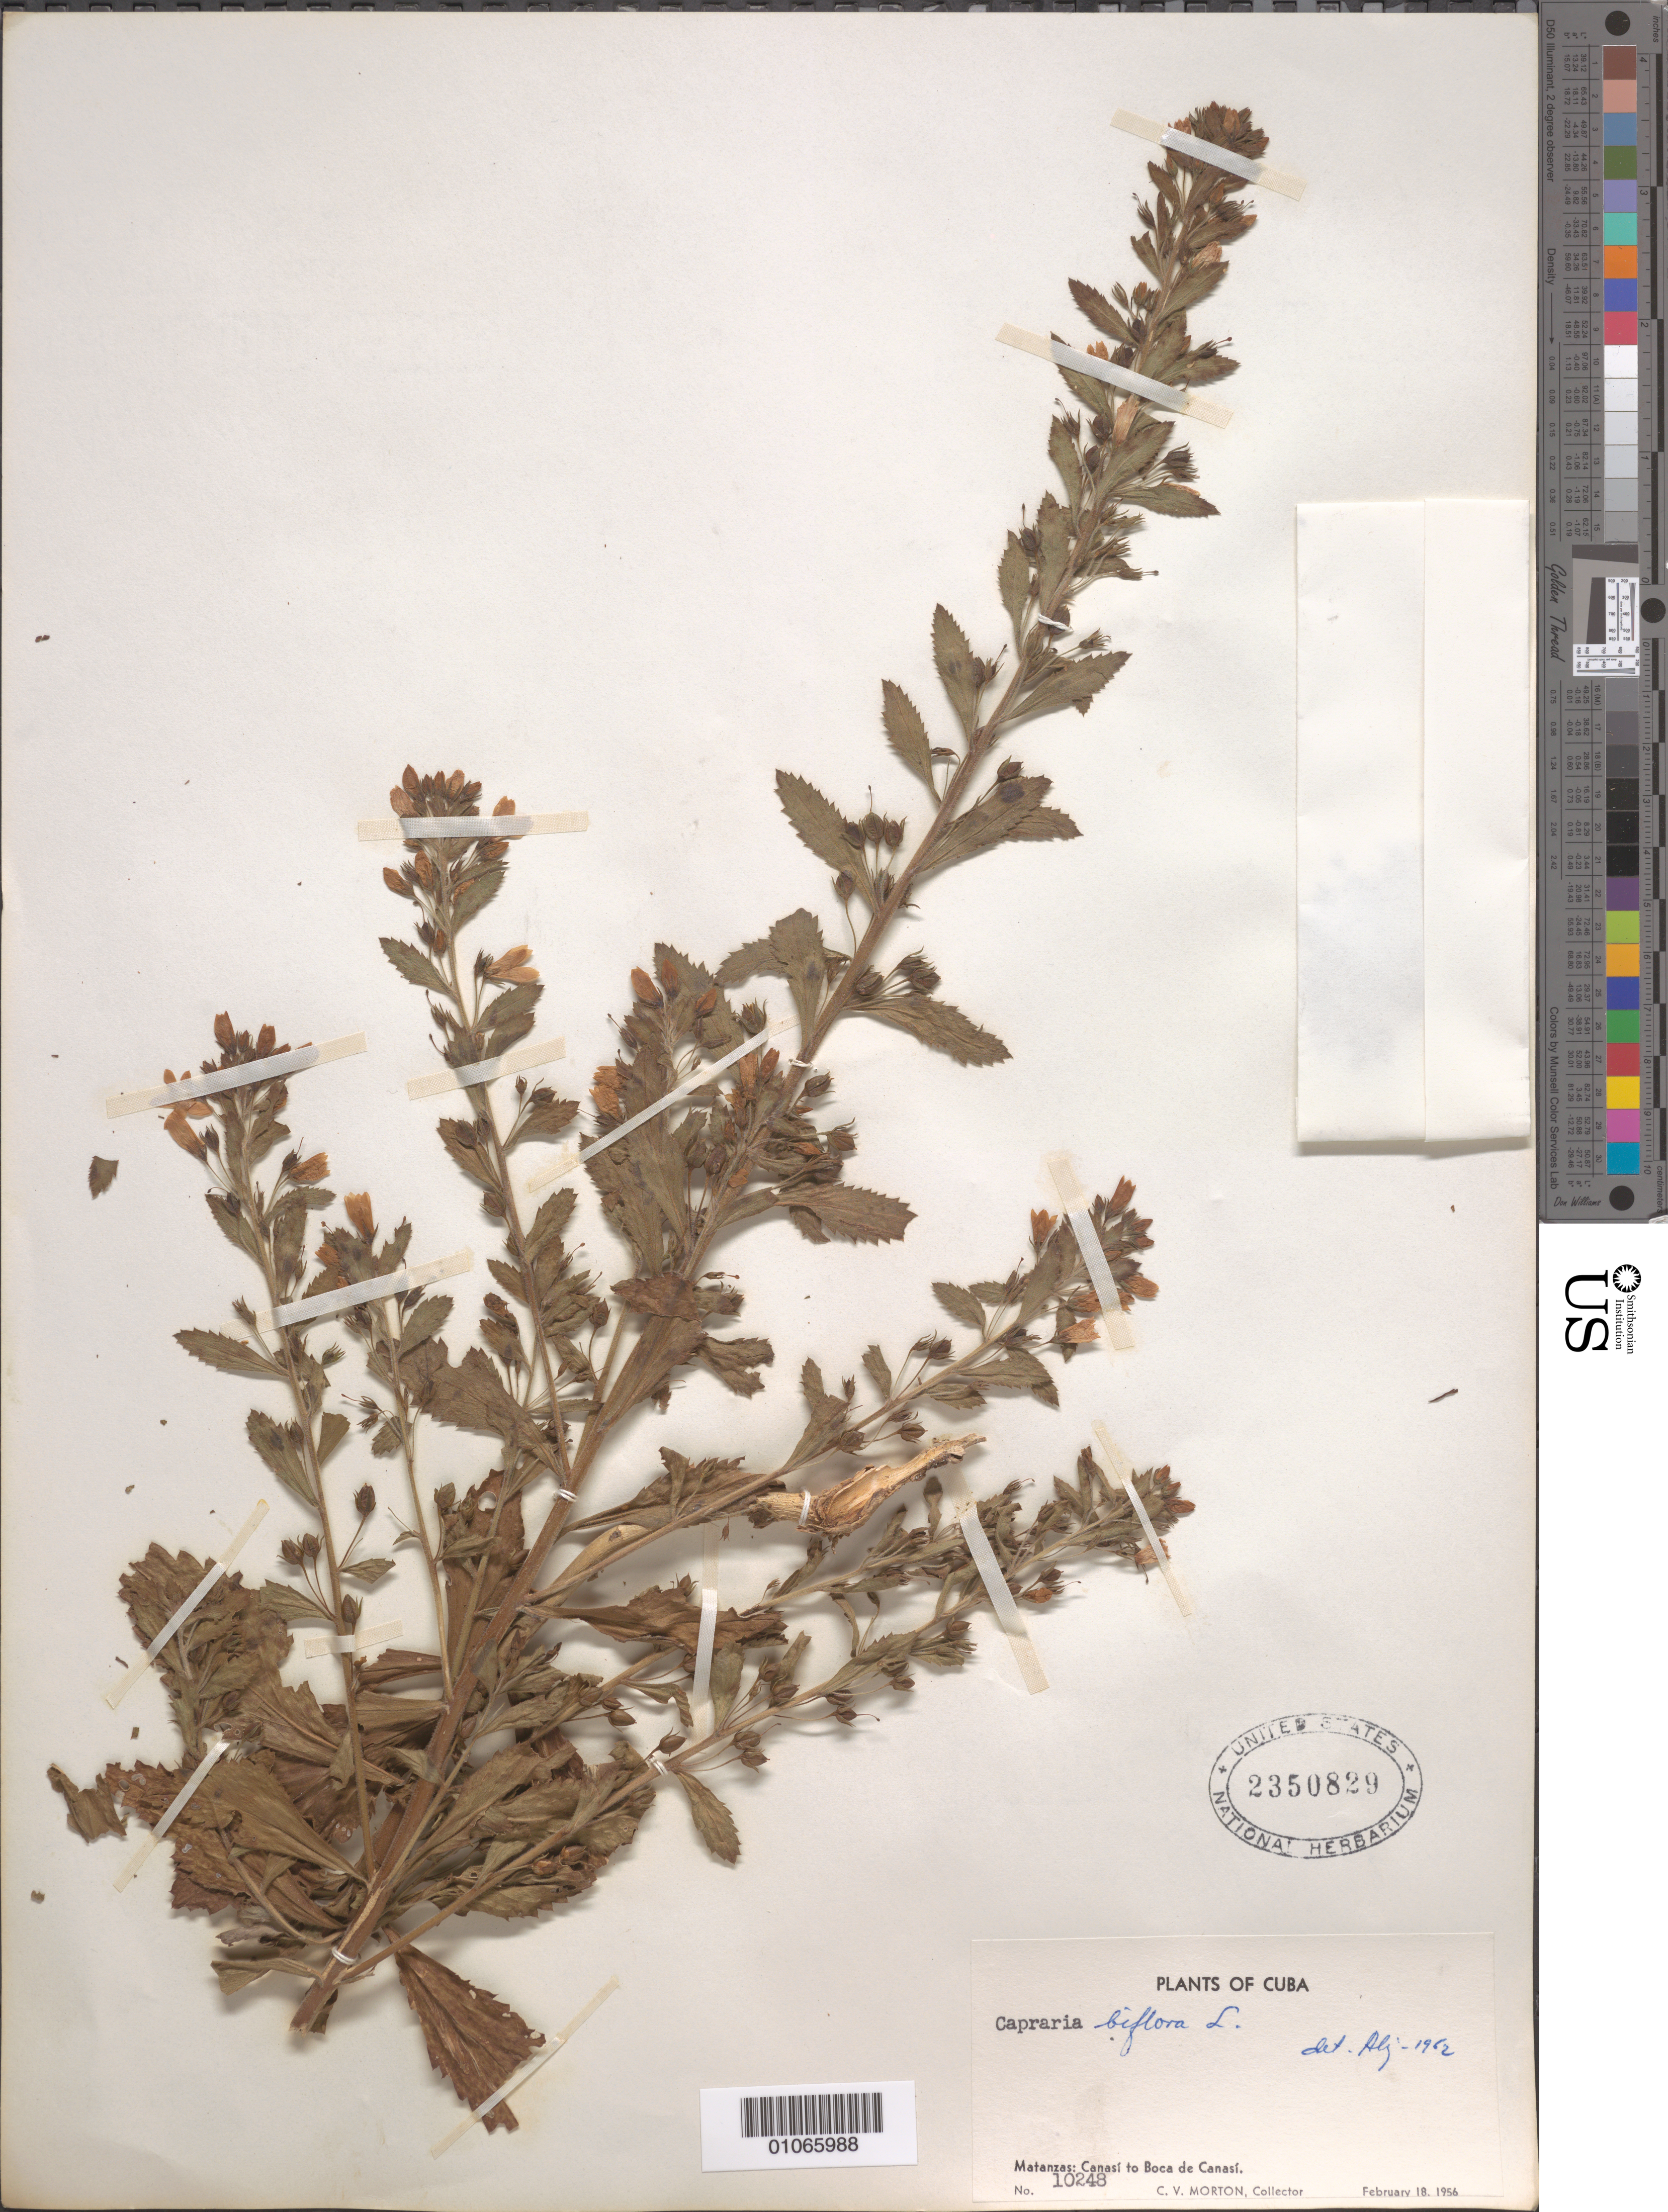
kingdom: Plantae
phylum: Tracheophyta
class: Magnoliopsida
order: Lamiales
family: Scrophulariaceae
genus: Capraria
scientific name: Capraria biflora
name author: L.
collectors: C. V. Morton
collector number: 10248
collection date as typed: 18 Feb 1956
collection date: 1956-02-18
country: Cuba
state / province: Matanzas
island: Cuba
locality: Canasi to Boca de Canasi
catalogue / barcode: US 2350829